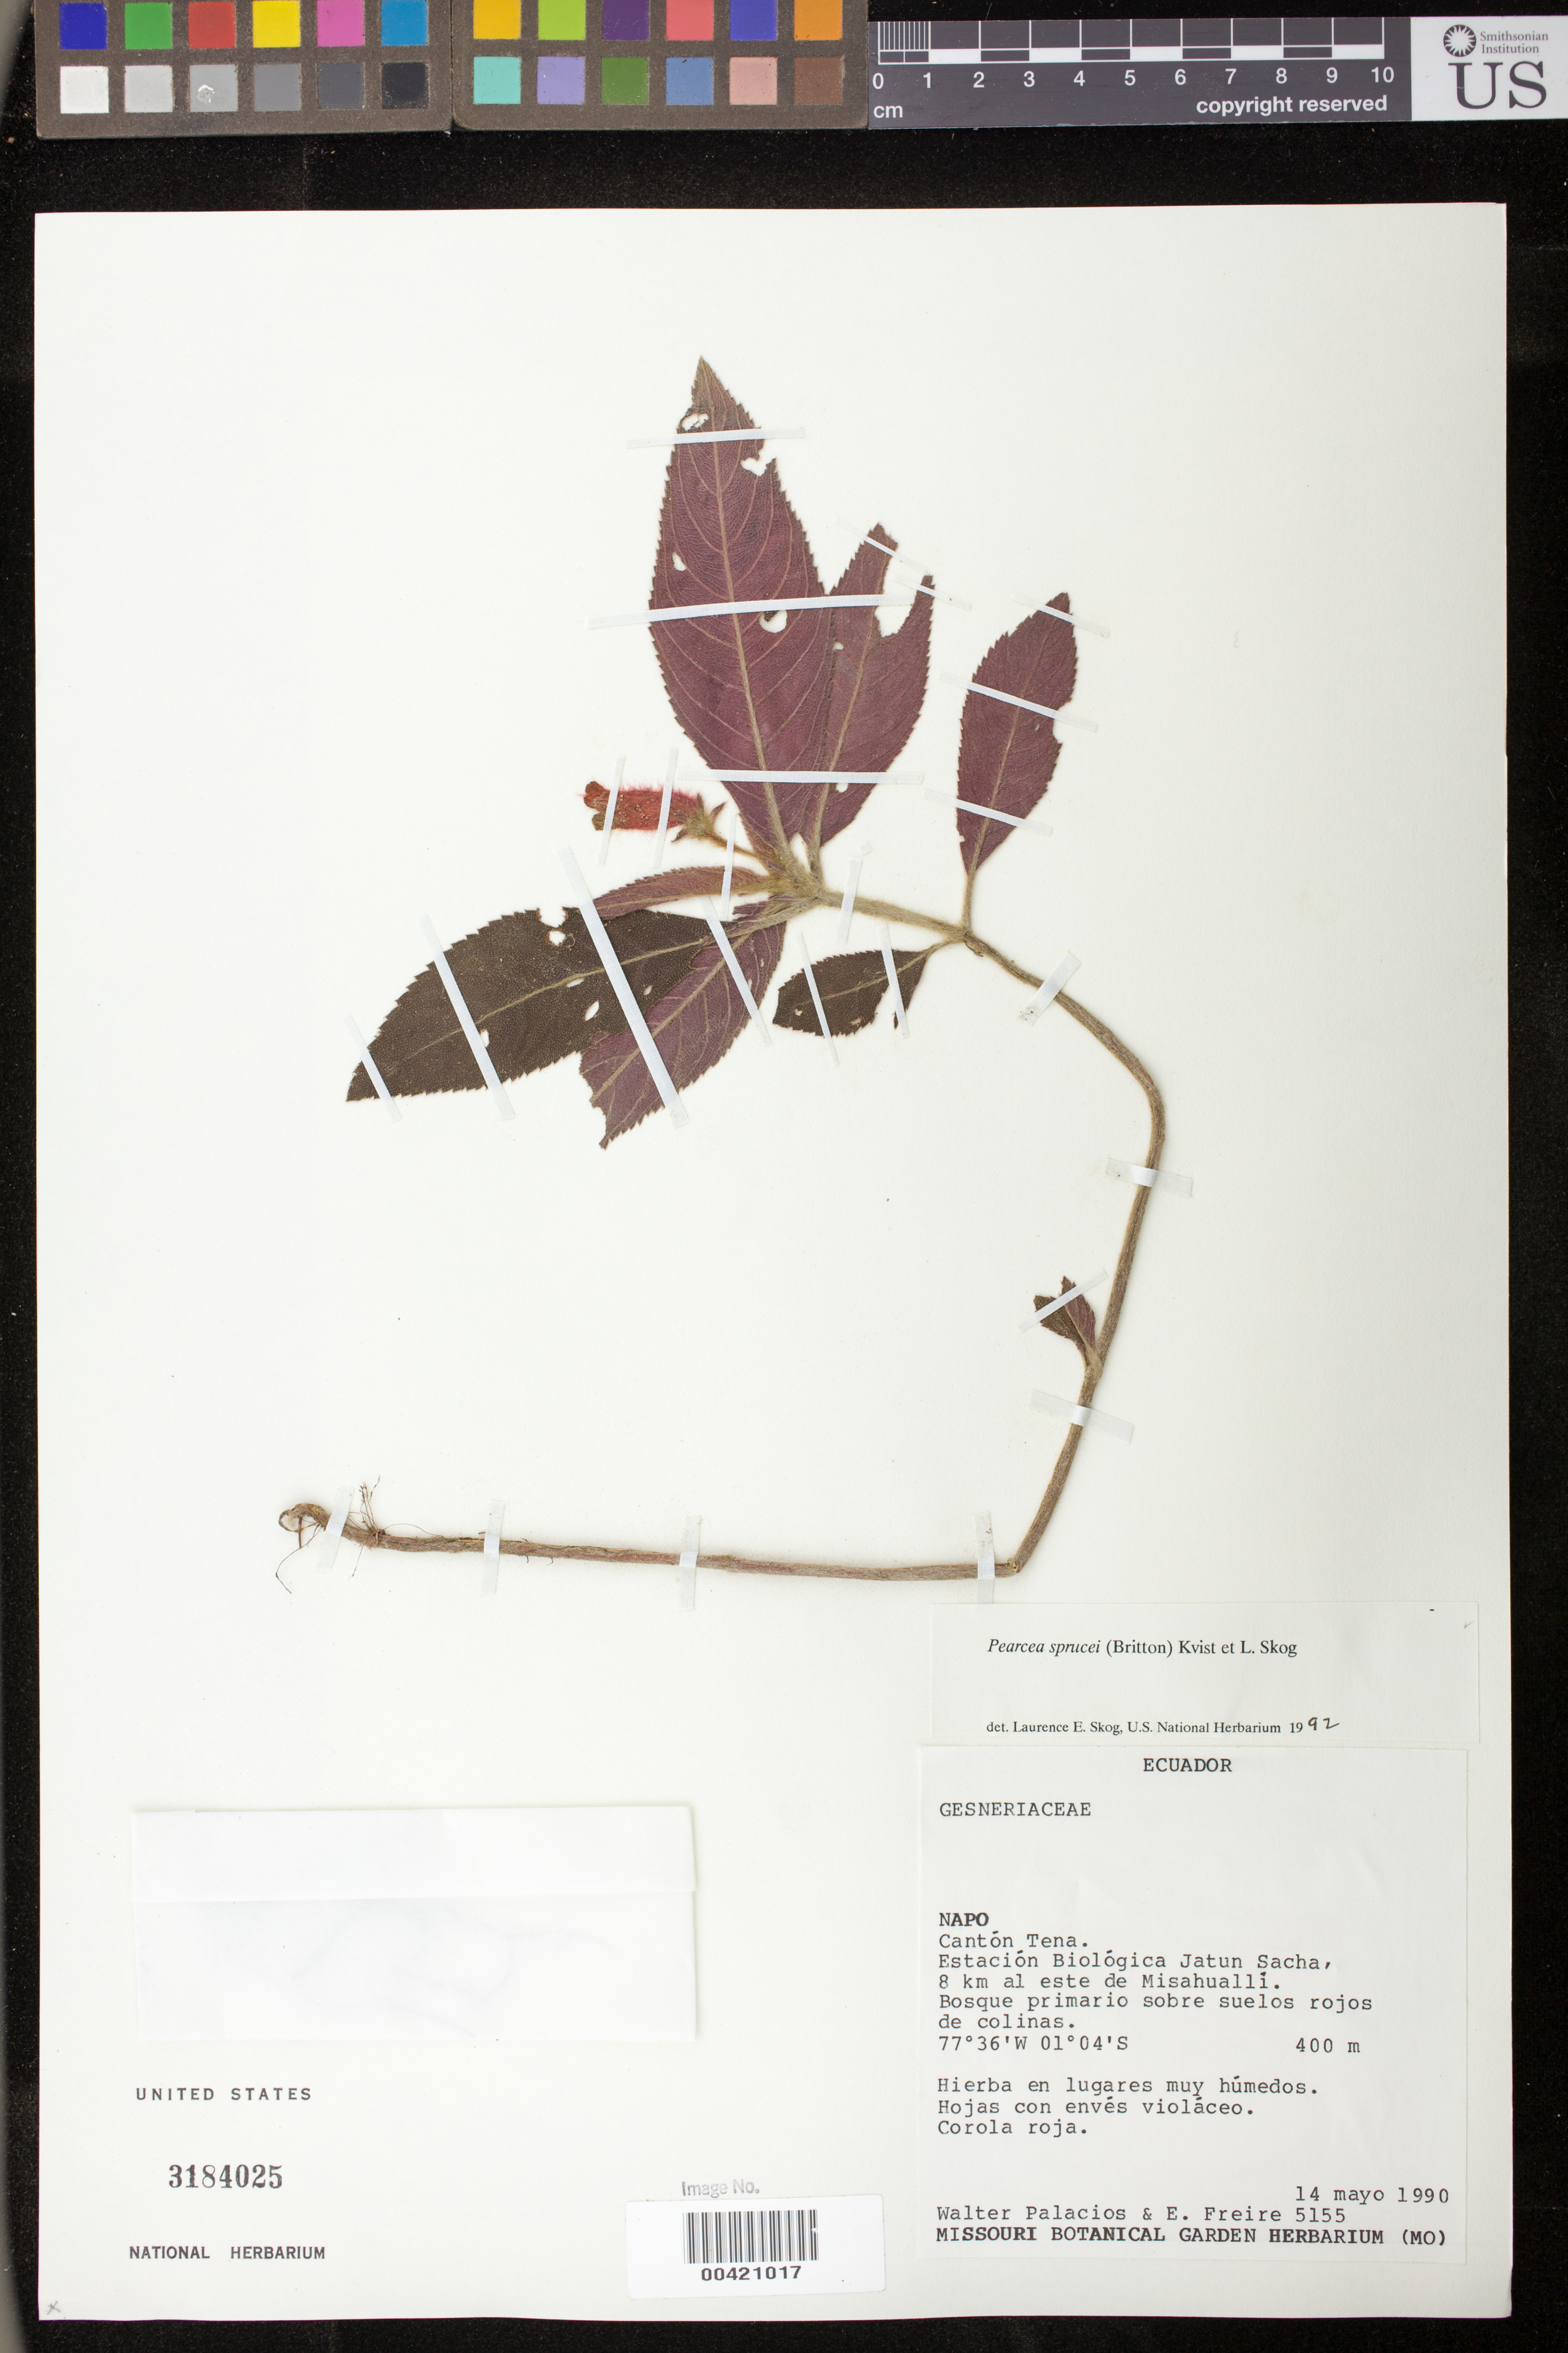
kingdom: Plantae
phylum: Tracheophyta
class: Magnoliopsida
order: Lamiales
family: Gesneriaceae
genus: Pearcea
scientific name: Pearcea sprucei var. sprucei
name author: (Britton ex Rusby) L.P. Kvist & L.E. Skog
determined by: Skog, Laurence E.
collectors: W. Palacios & E. Freire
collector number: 5155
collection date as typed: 14 May 1990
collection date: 1990-05-14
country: Ecuador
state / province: Napo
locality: Cantón Tena, Estación Biológica Jatun Sacha, 8 km al este de Misahualli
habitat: Bosque primario sobre suelos rojos de colinas; en lugares muy humedos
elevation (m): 400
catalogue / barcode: US 3184025